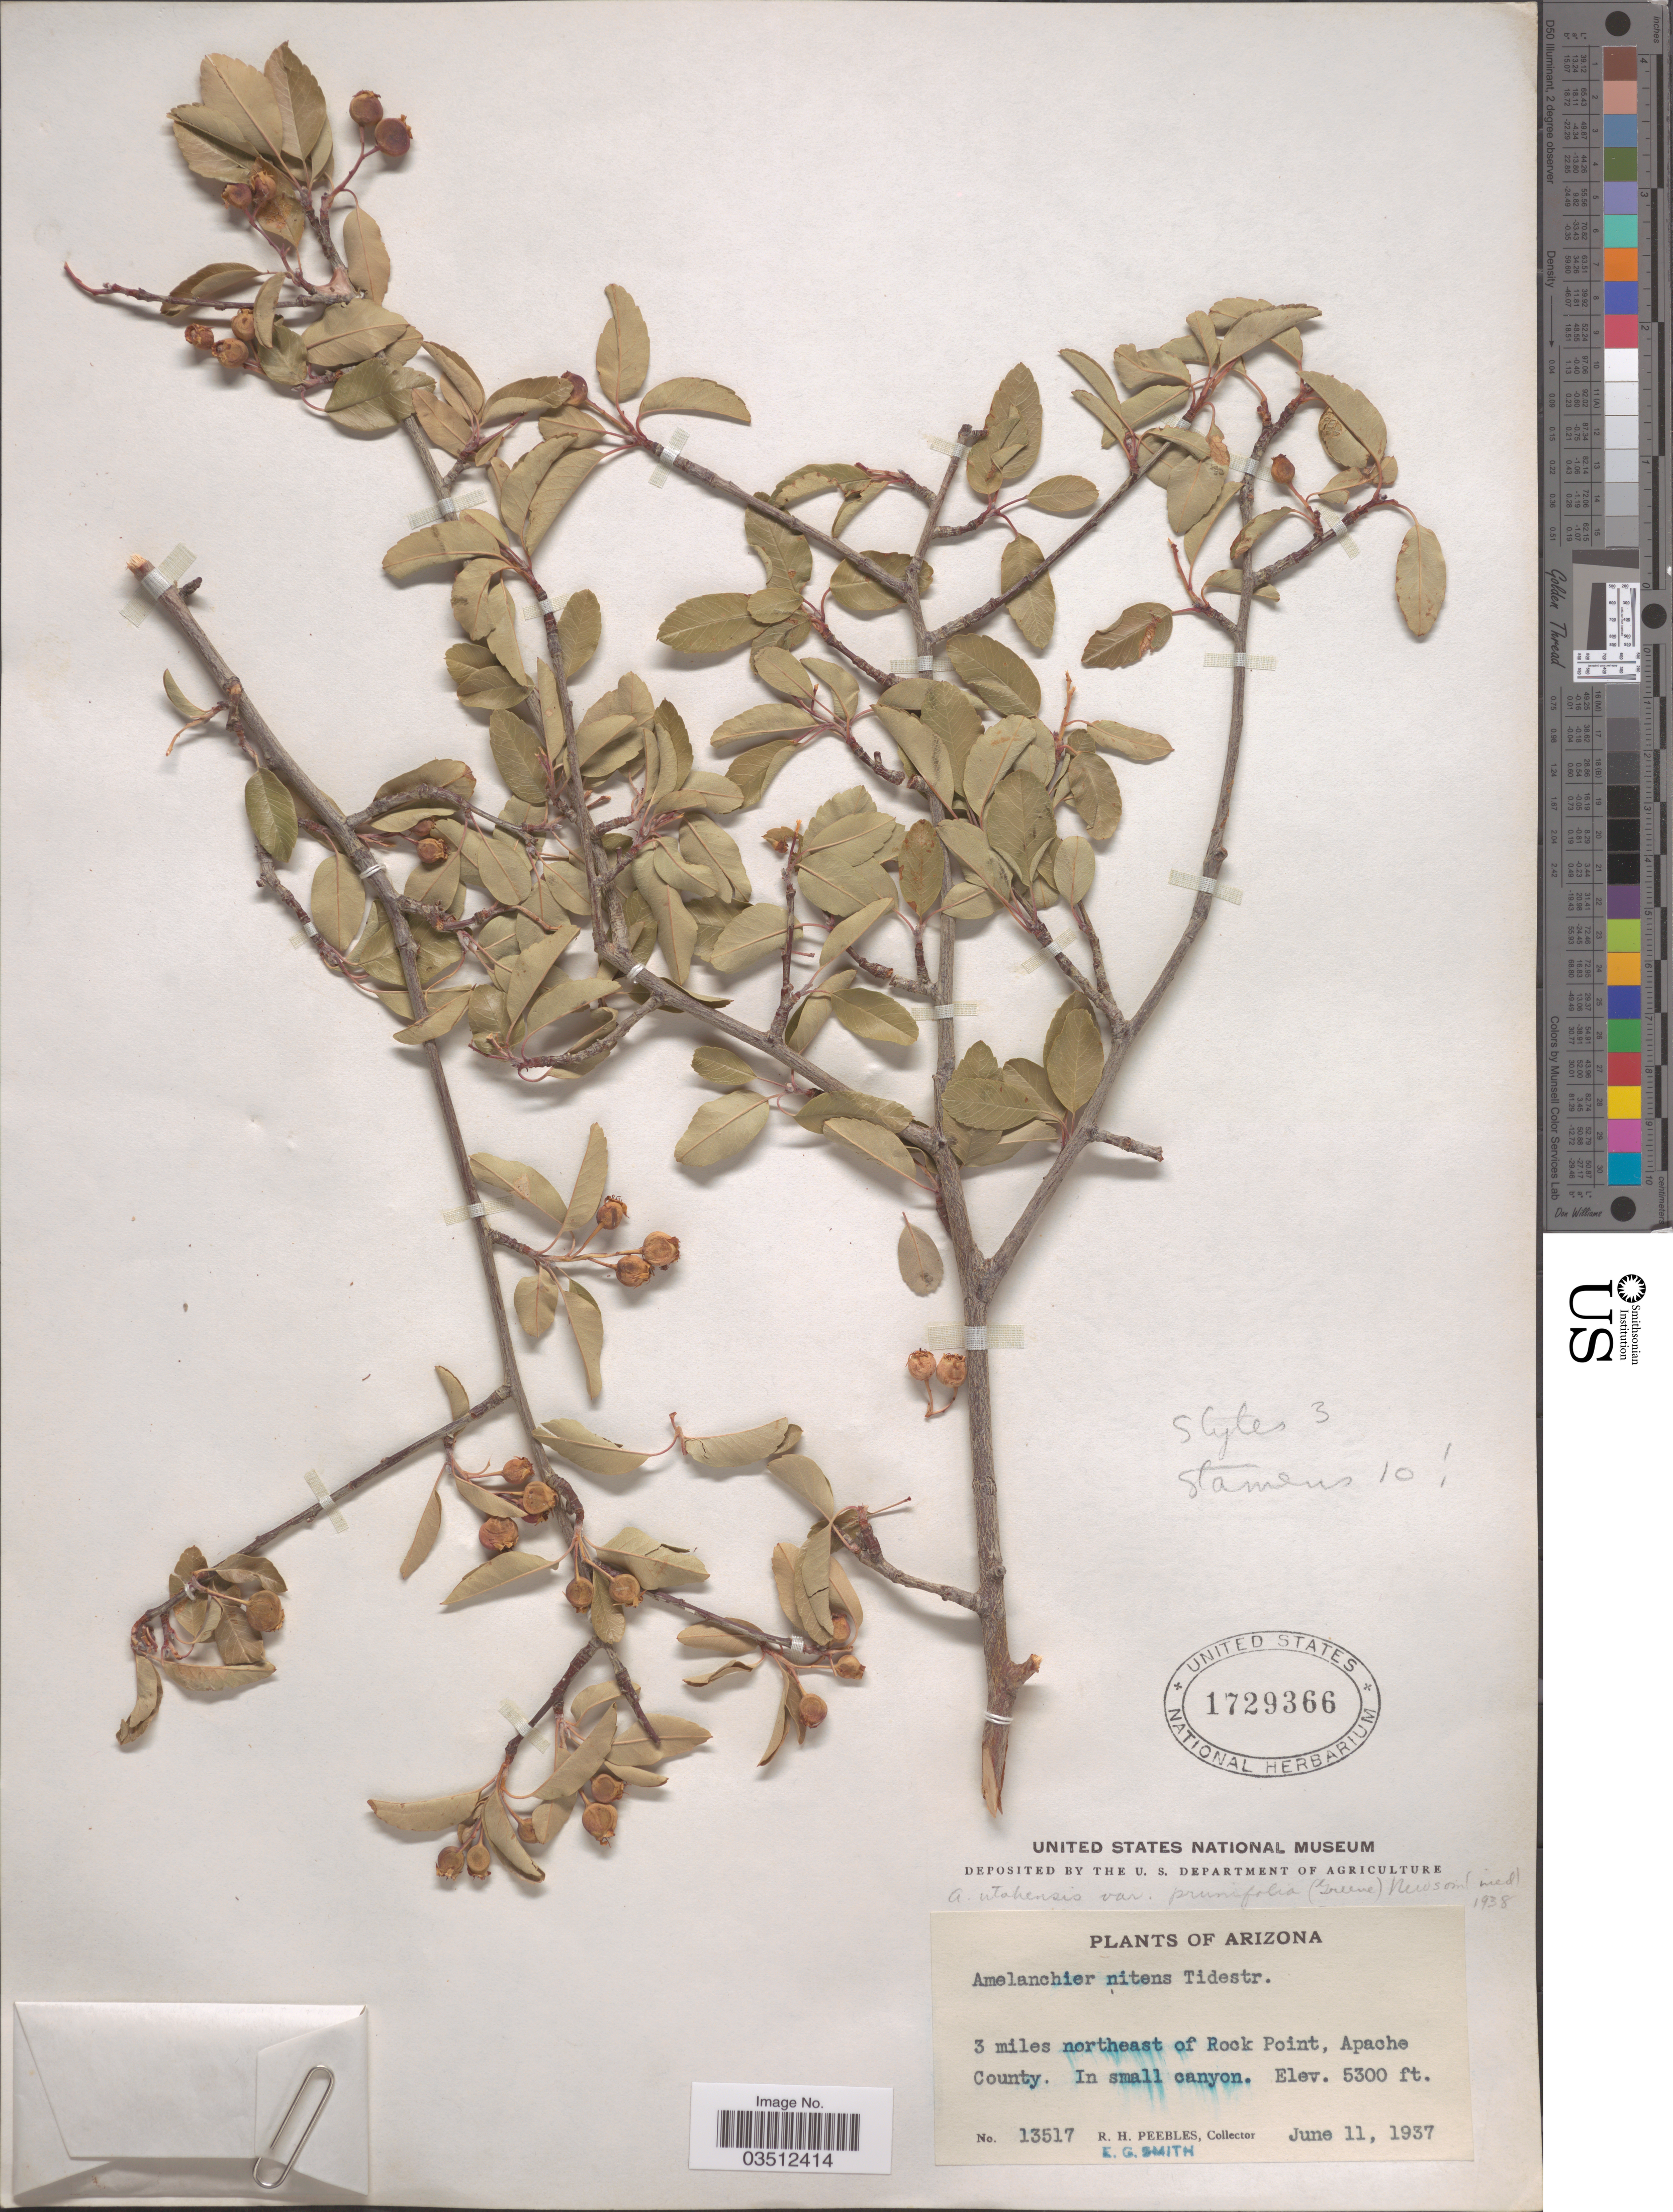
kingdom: Plantae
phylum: Tracheophyta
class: Magnoliopsida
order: Rosales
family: Rosaceae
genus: Amelanchier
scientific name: Amelanchier nitens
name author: Tidestr.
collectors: R. H. Peebles & E. G. Smith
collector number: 13517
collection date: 1937-06-11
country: United States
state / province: Arizona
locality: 3 miles northeast of Rock Point, Apache County. In small canyon.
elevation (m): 1615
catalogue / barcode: US 1729366